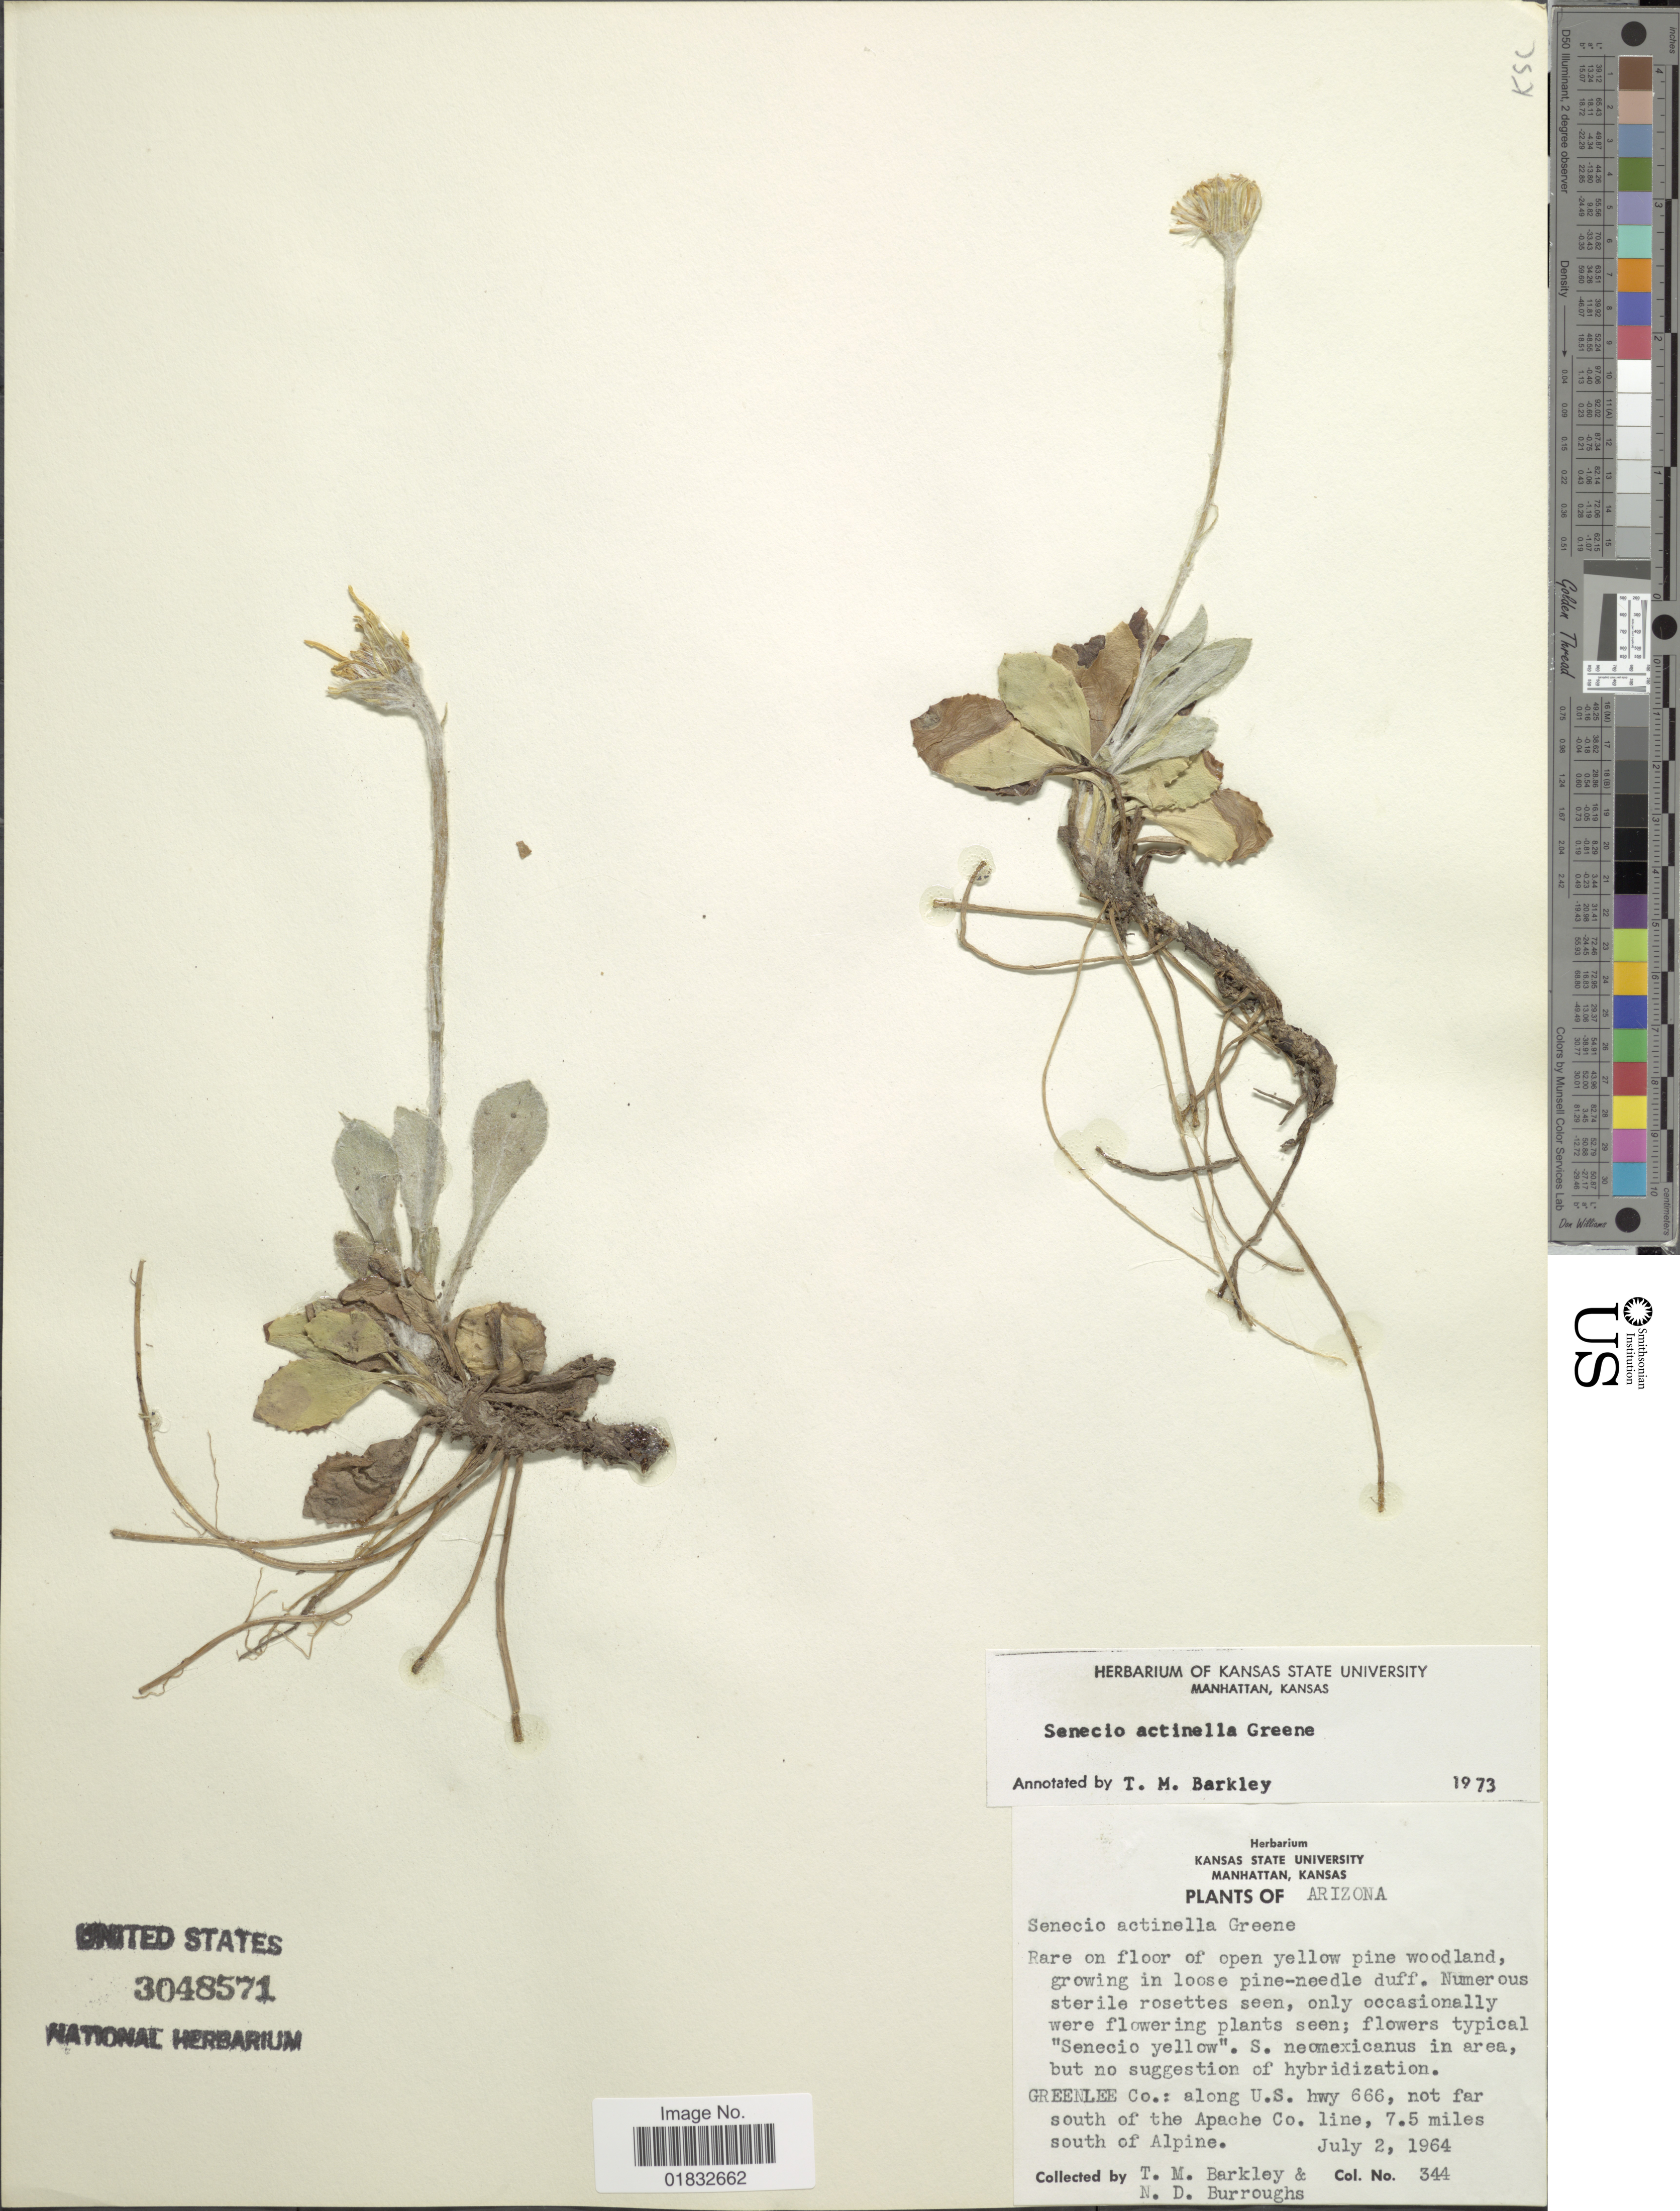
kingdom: Plantae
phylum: Tracheophyta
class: Magnoliopsida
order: Asterales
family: Asteraceae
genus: Senecio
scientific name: Senecio actinella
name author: Greene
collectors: T. M. Barkley & N. Burroughs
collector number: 344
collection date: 1964-07-02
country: United States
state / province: Arizona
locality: Greenlee Co: along U.S. hwy 666, not far south of the Apache Co line, 7.5 miles south of Alpine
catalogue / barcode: US 3048571